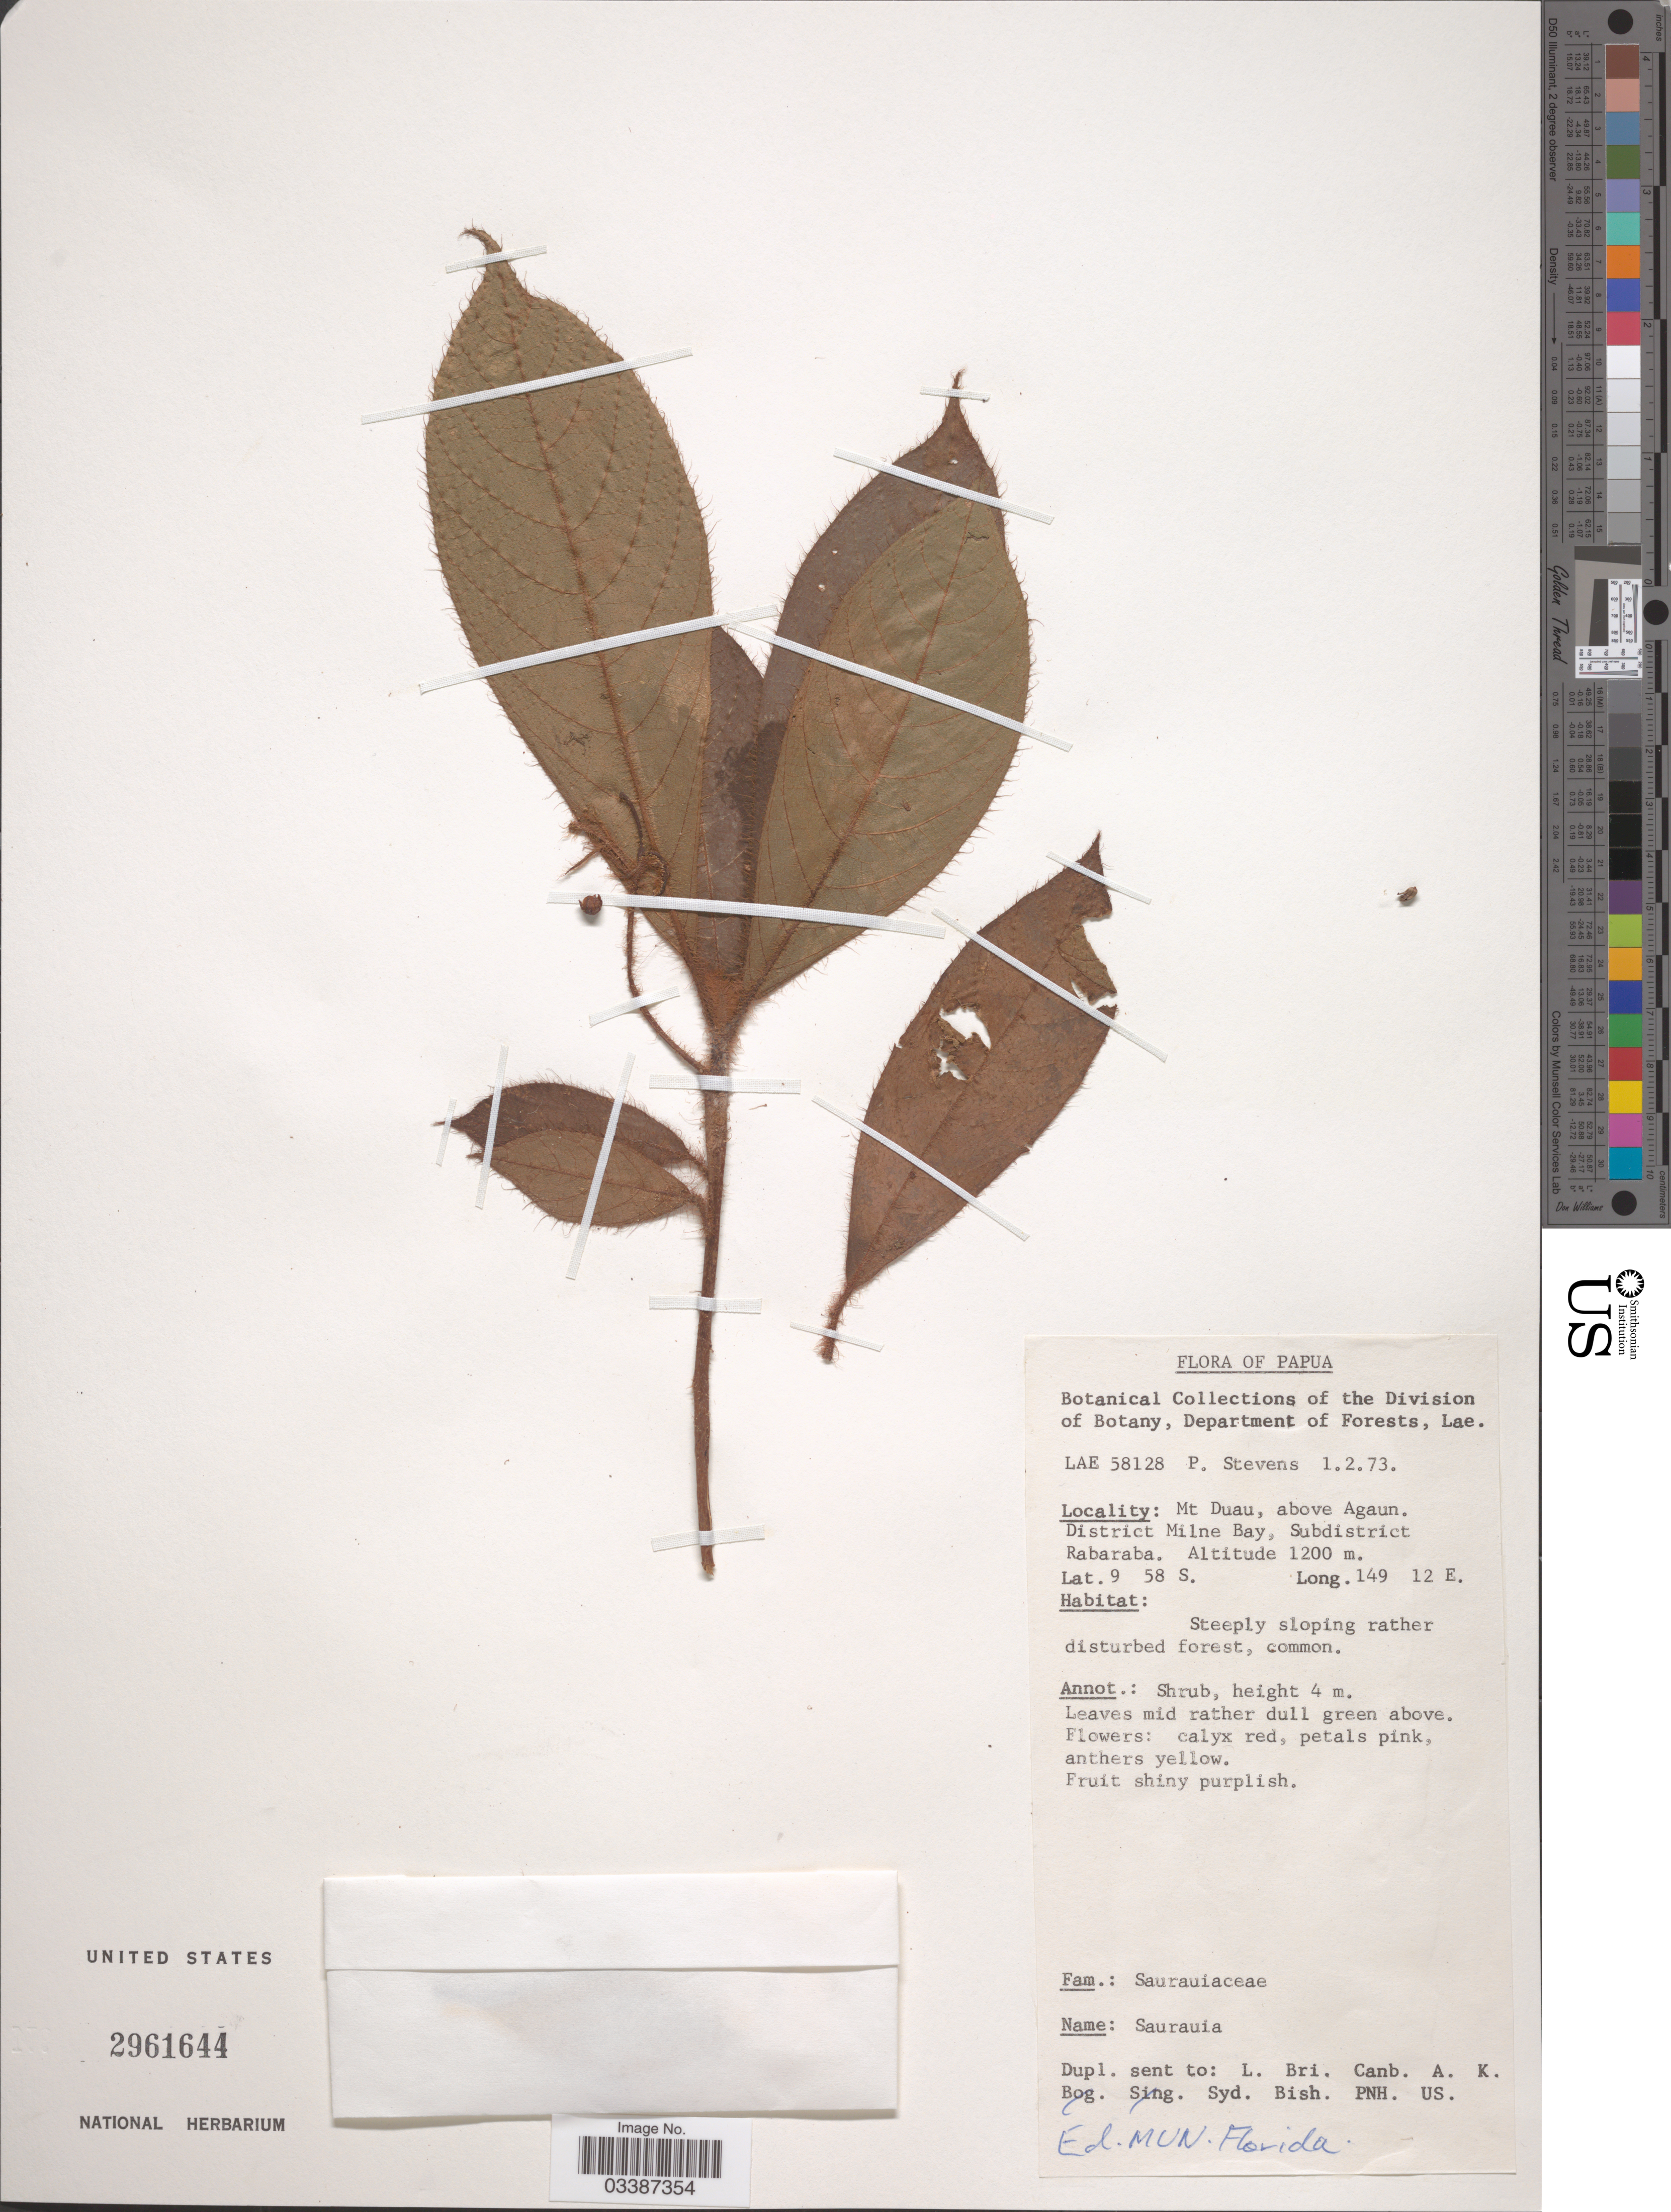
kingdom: Plantae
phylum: Tracheophyta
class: Magnoliopsida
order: Ericales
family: Actinidiaceae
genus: Saurauia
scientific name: Saurauia sp.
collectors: P. F. Stevens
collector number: LAE 58128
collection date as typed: Transcribed d/m/y: 1/2/73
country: Papua New Guinea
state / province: Milne Bay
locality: Papua. Mt. Duau, above Agaun. District Milne Bay, Subdistrict Rabaraba.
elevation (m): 1200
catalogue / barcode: US 2961644